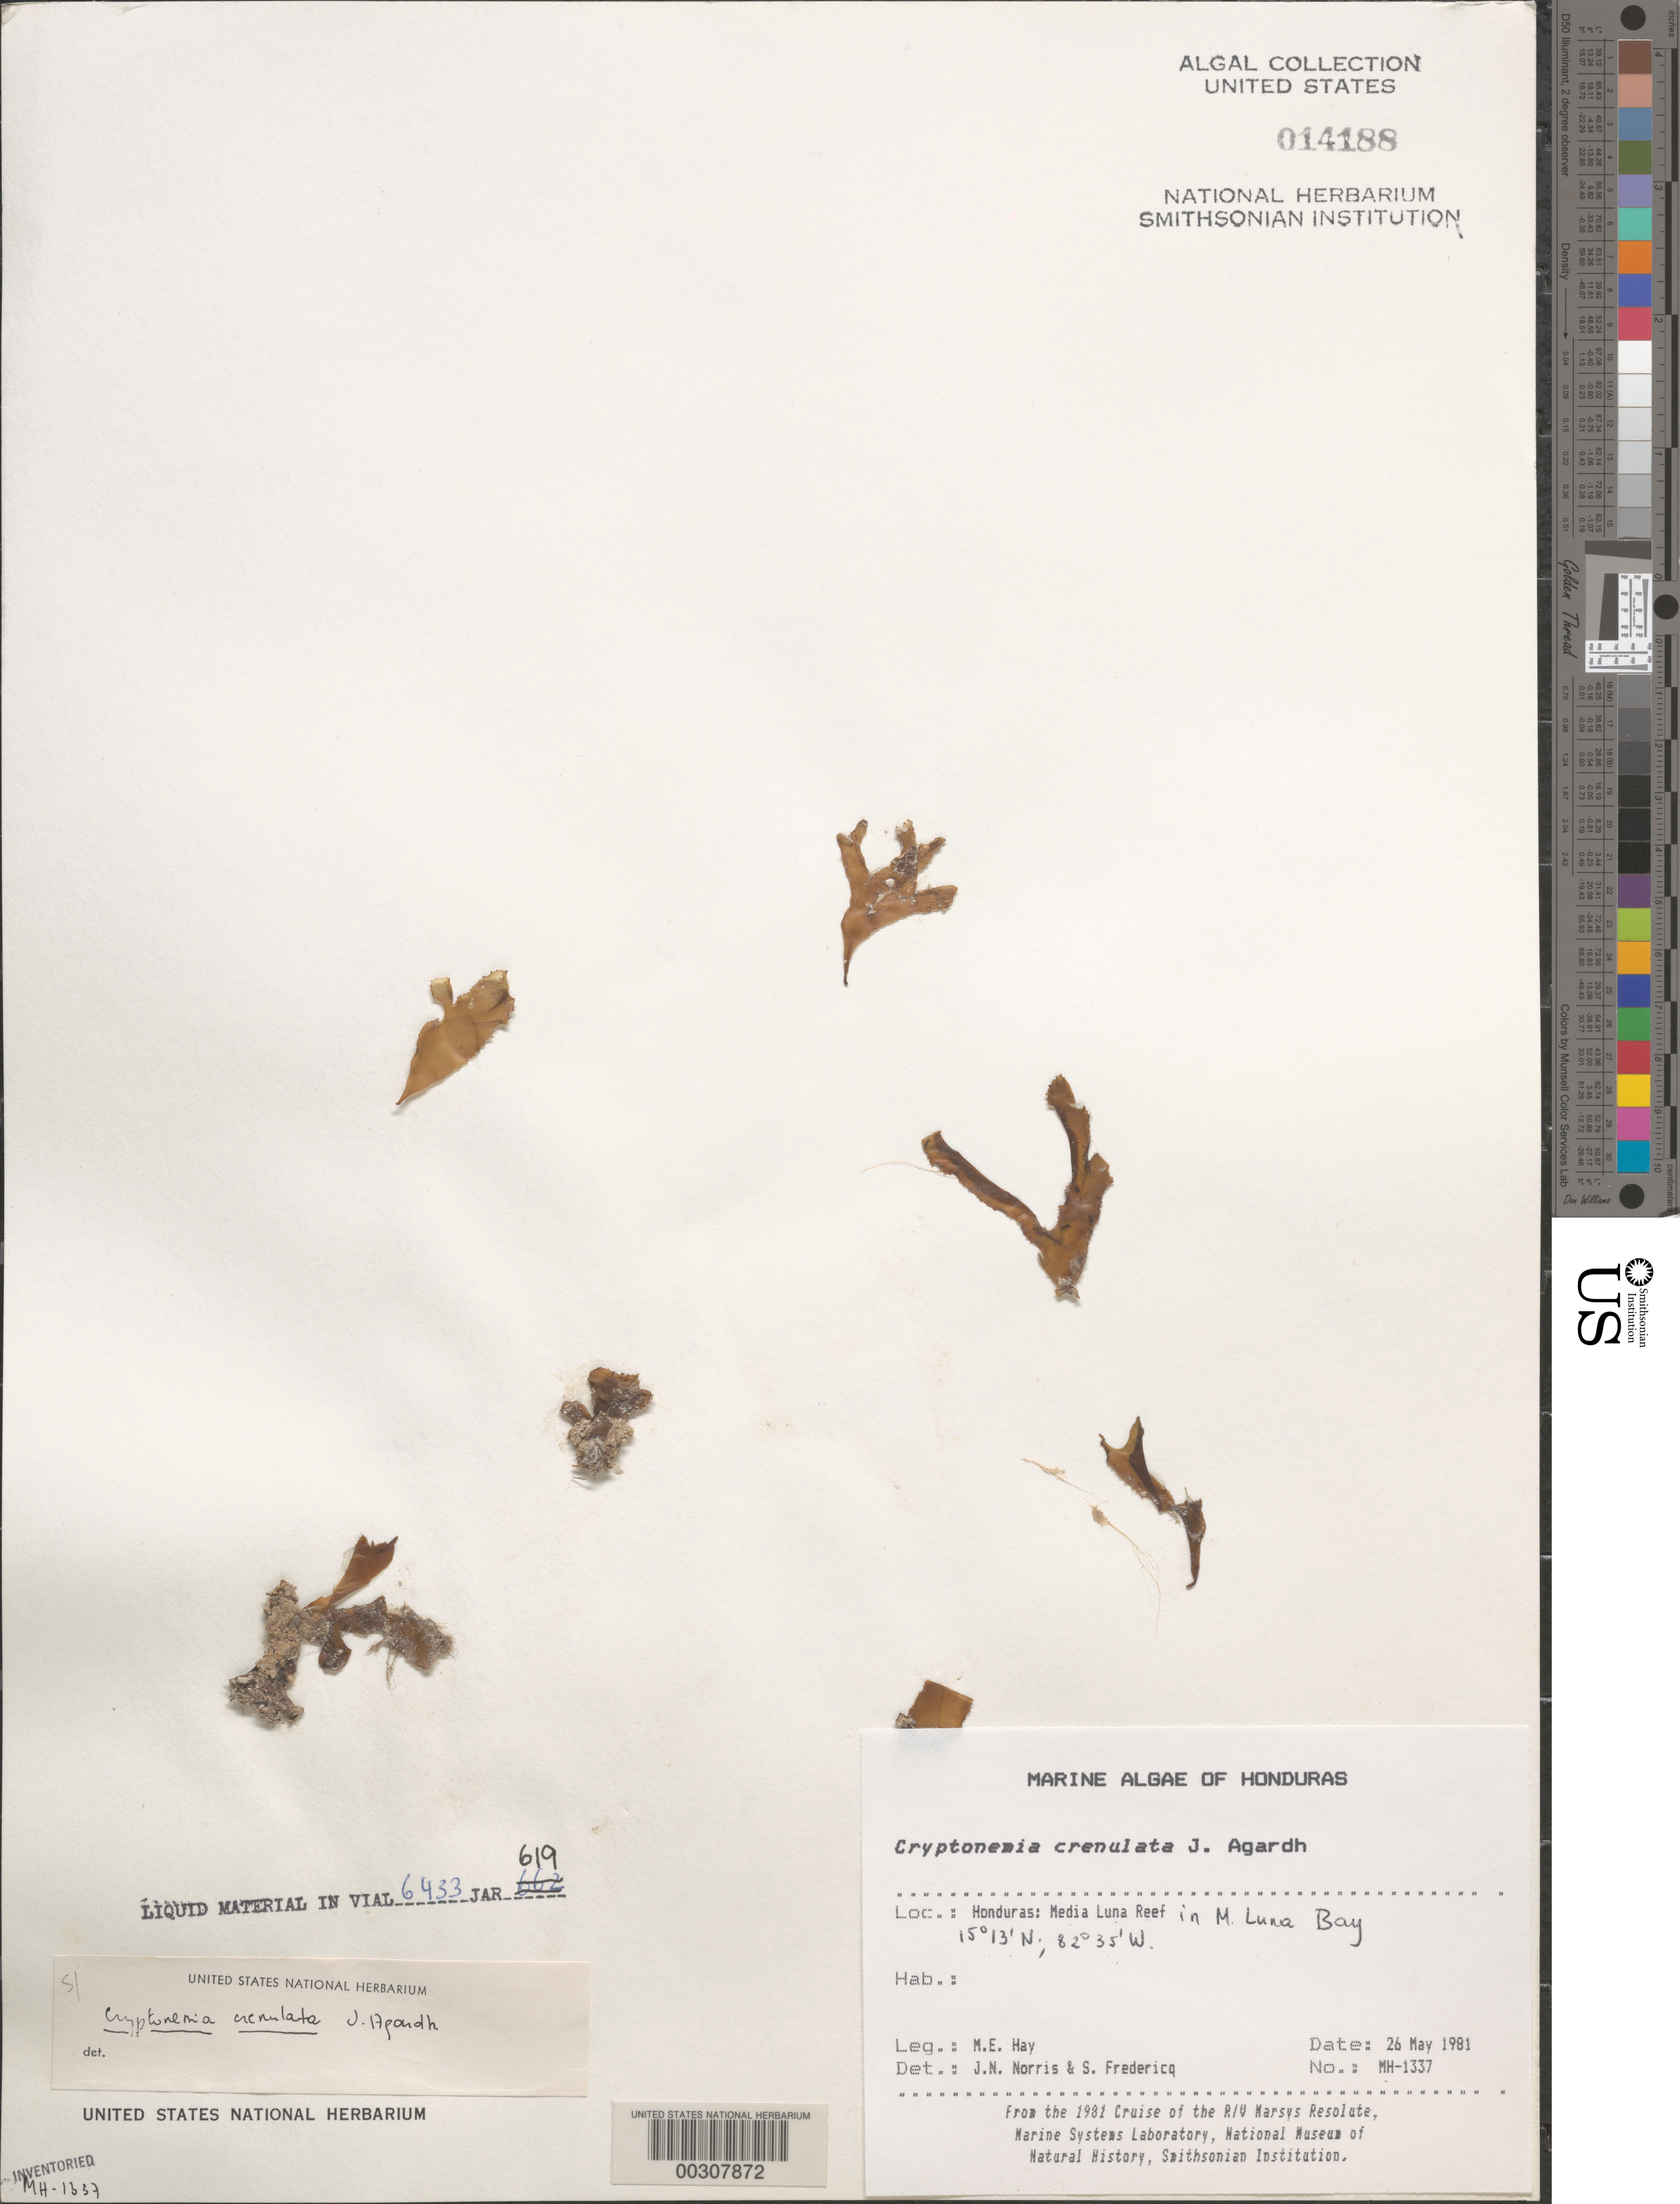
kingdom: Plantae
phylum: Rhodophyta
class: Florideophyceae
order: Halymeniales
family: Halymeniaceae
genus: Cryptonemia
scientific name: Cryptonemia crenulata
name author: (J. Agardh) J. Agardh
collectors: M. E. Hay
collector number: MH-1337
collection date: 1981-05-26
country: Honduras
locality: Media Luna Reef in M. Luna Bay.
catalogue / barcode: US 14188